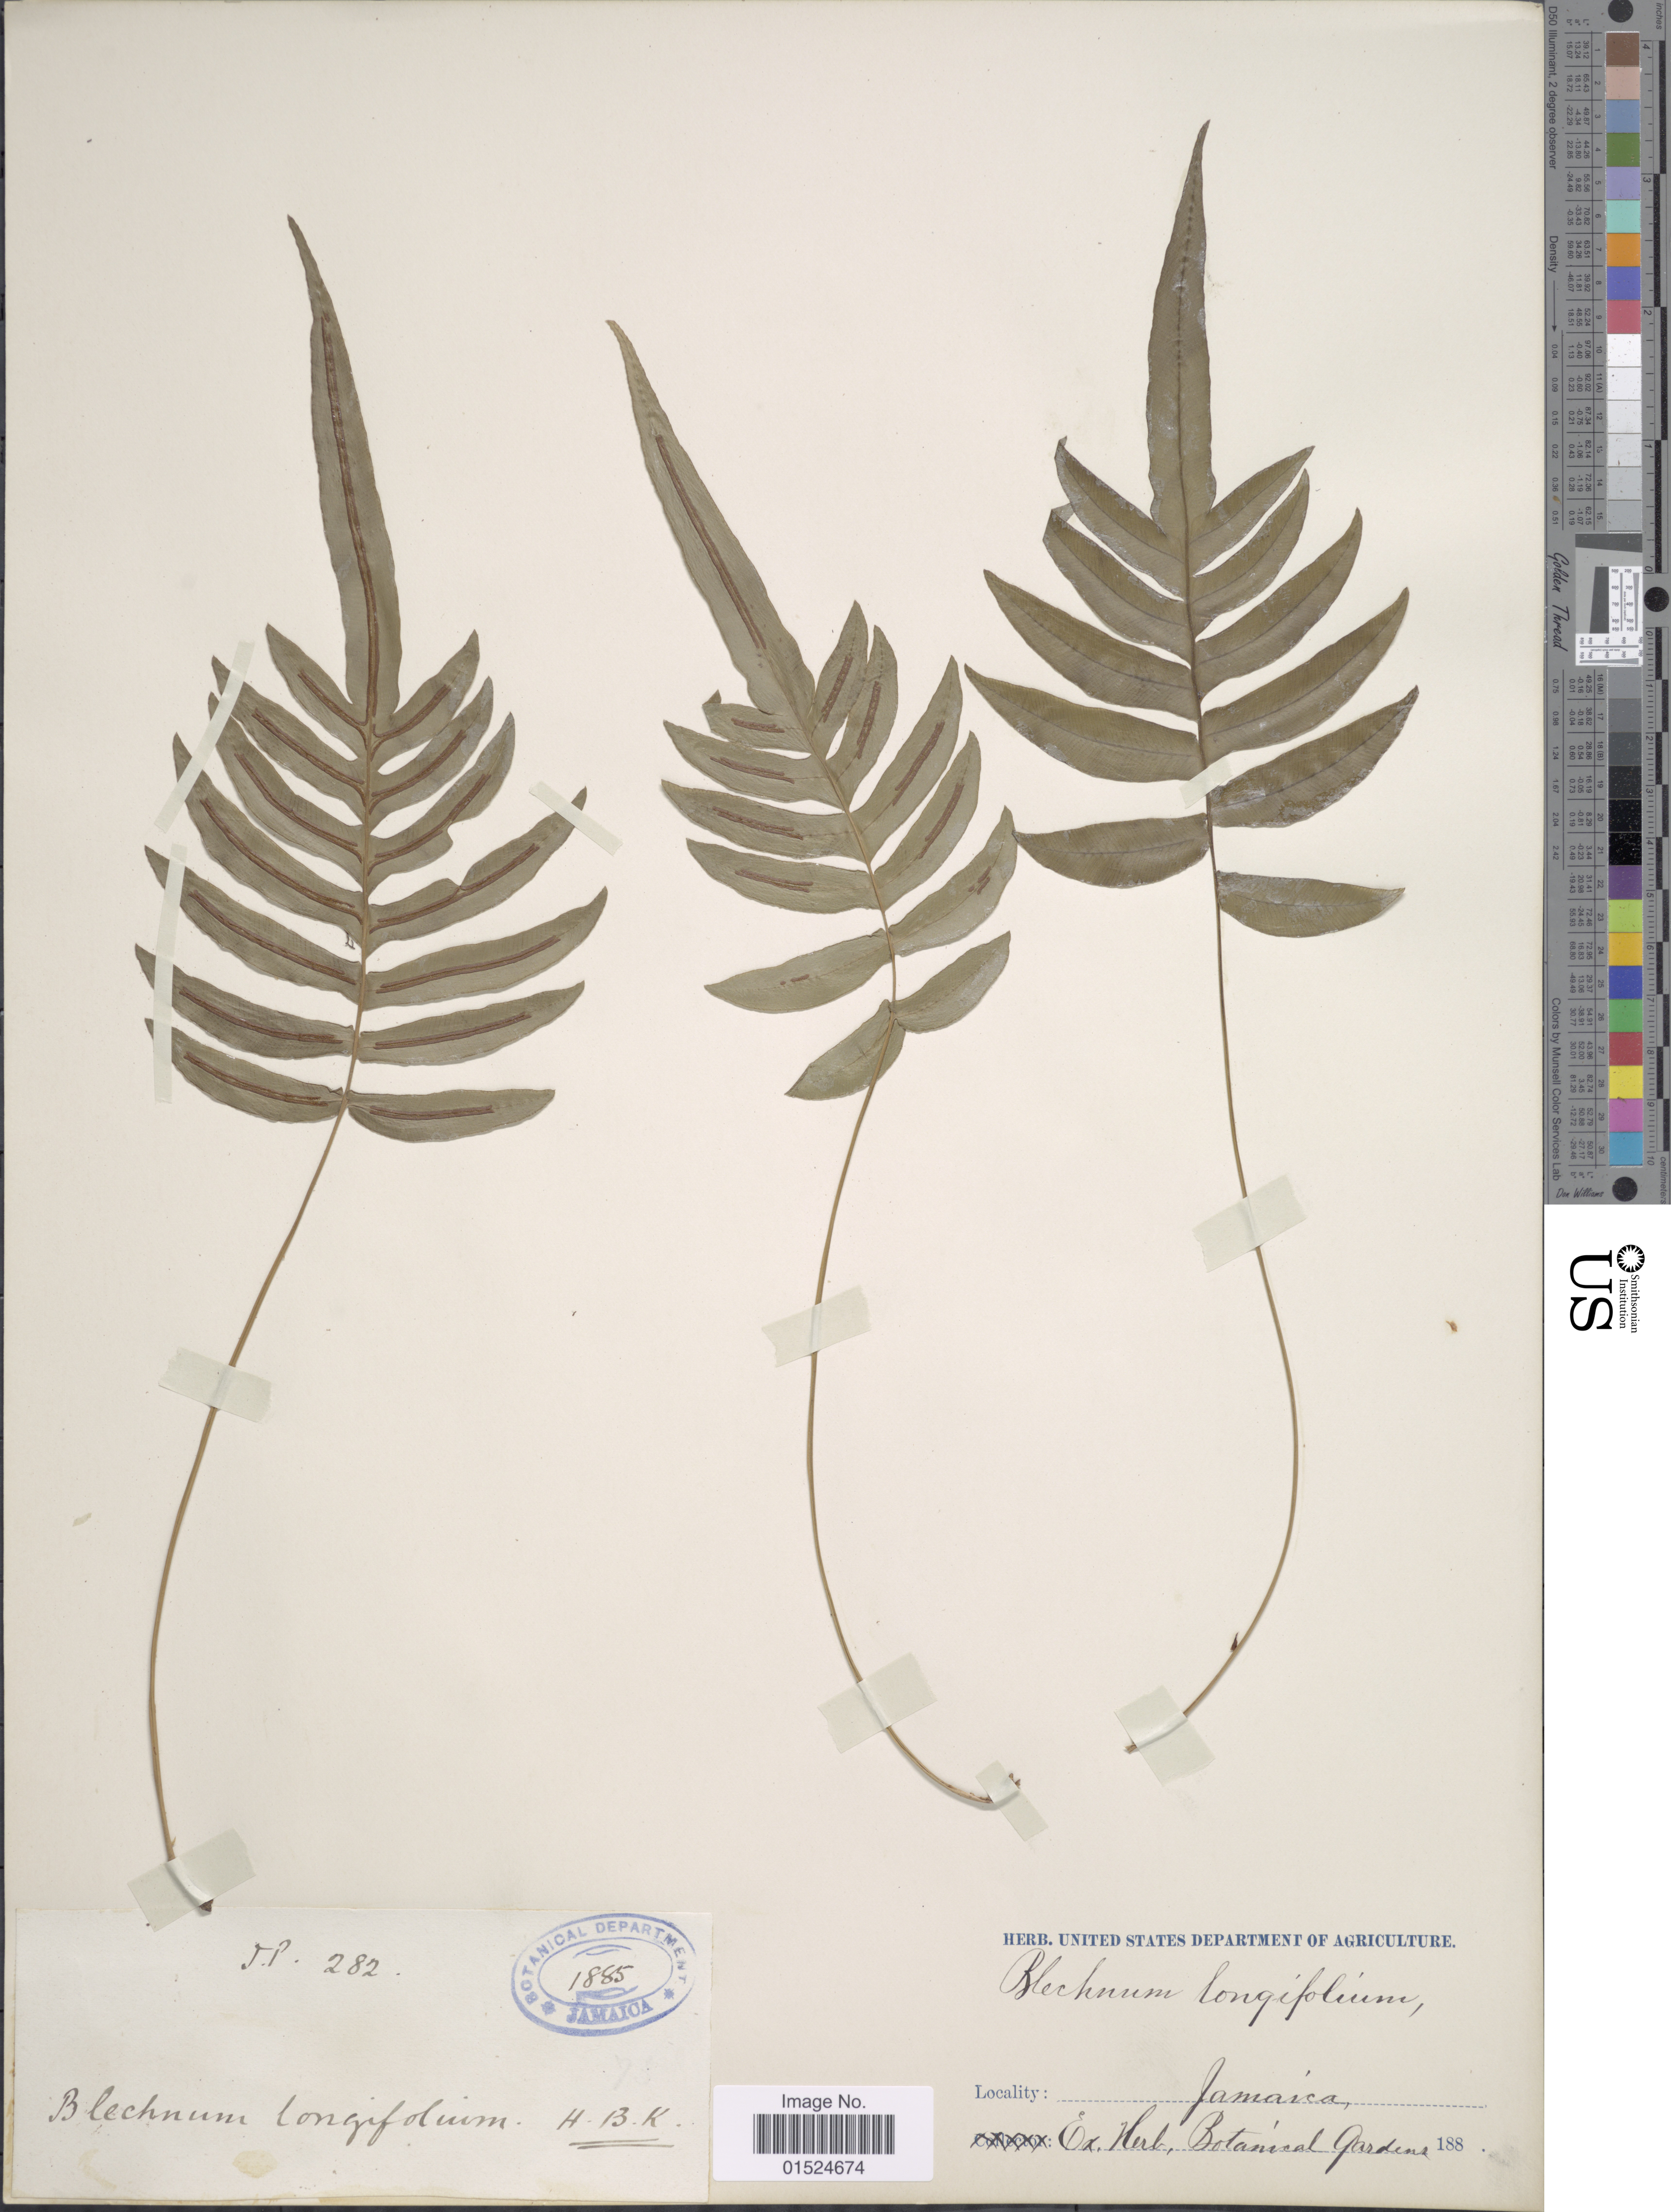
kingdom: Plantae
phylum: Tracheophyta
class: Polypodiopsida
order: Polypodiales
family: Blechnaceae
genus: Blechnum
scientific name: Blechnum x antillanum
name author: Proctor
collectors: J.P.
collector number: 282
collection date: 1885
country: Jamaica